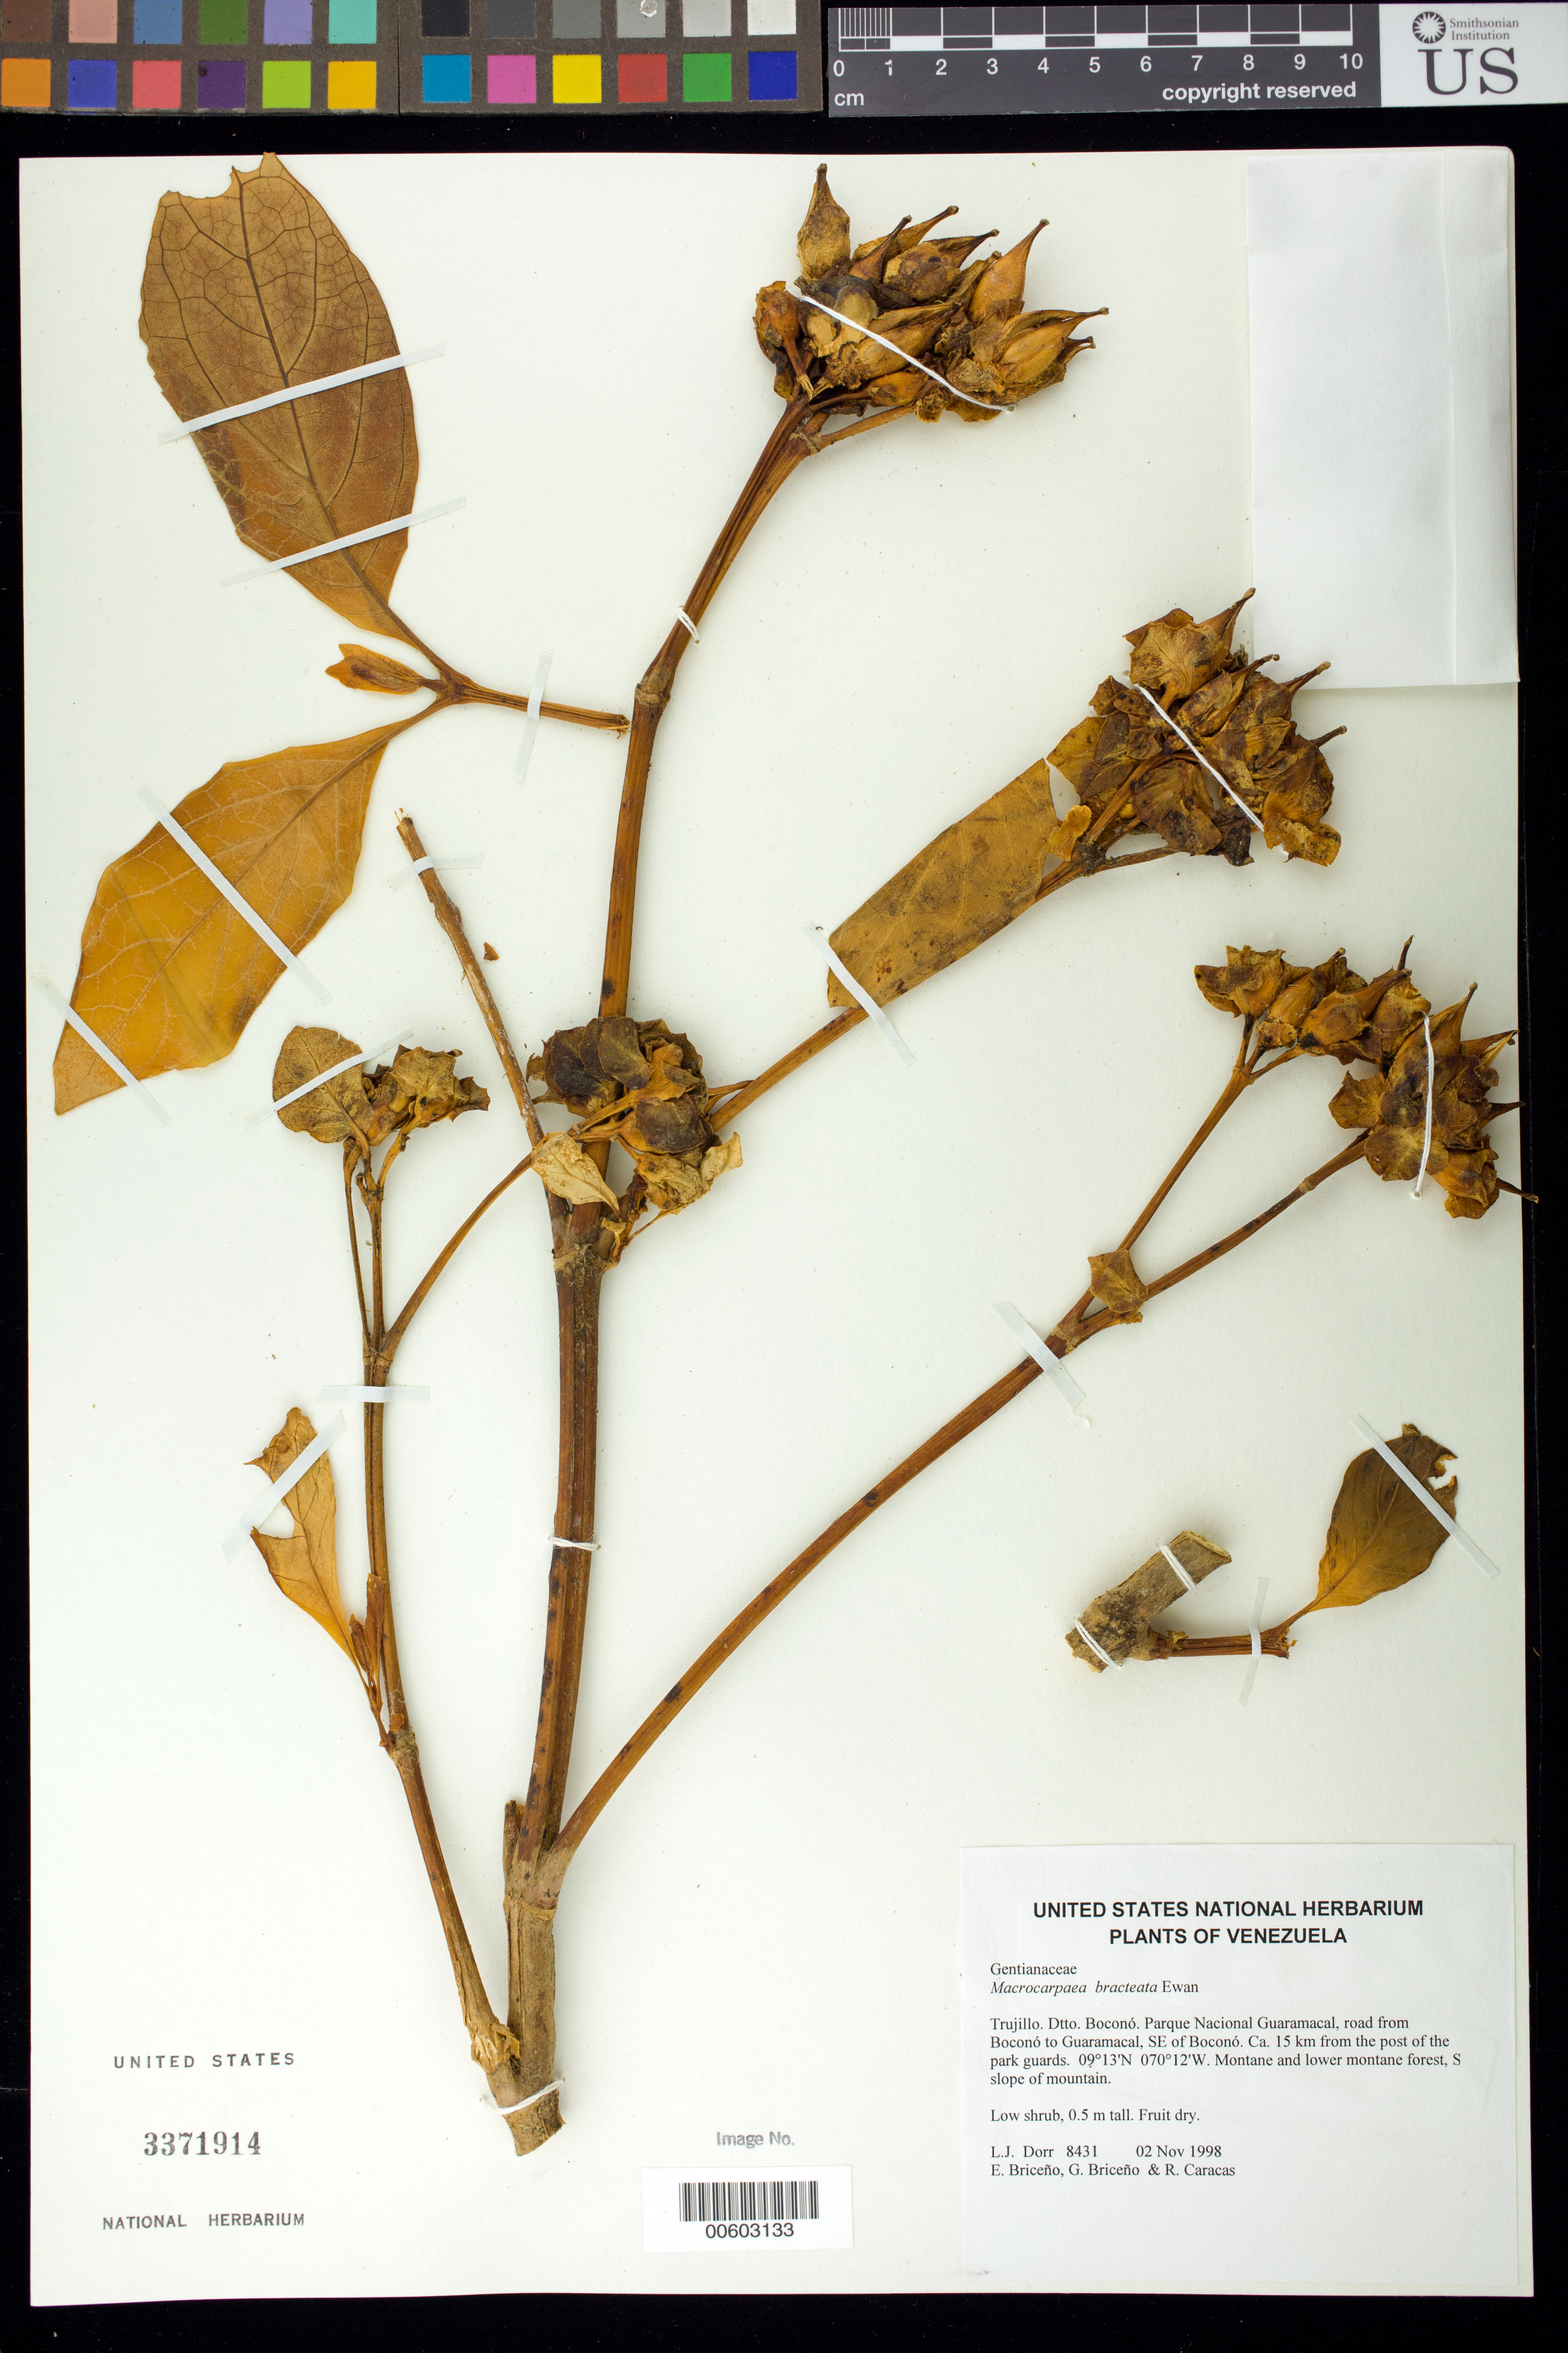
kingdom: Plantae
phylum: Tracheophyta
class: Magnoliopsida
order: Gentianales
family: Gentianaceae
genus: Macrocarpaea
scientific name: Macrocarpaea bracteata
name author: Ewan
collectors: L. J. Dorr, E. Briceño, G. Briceño & R. Caracas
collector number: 8431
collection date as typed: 02 Nov 1998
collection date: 1998-11-02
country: Venezuela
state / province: Trujillo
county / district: Boconó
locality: Parque Nacional Guaramacal, road from Boconó to Guaramacal, SE of Boconó, ca. 15 km from the post of the park guards.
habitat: Montane and lower montane forest, S slope of mountain.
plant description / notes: PORT, US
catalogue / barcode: US 3371914